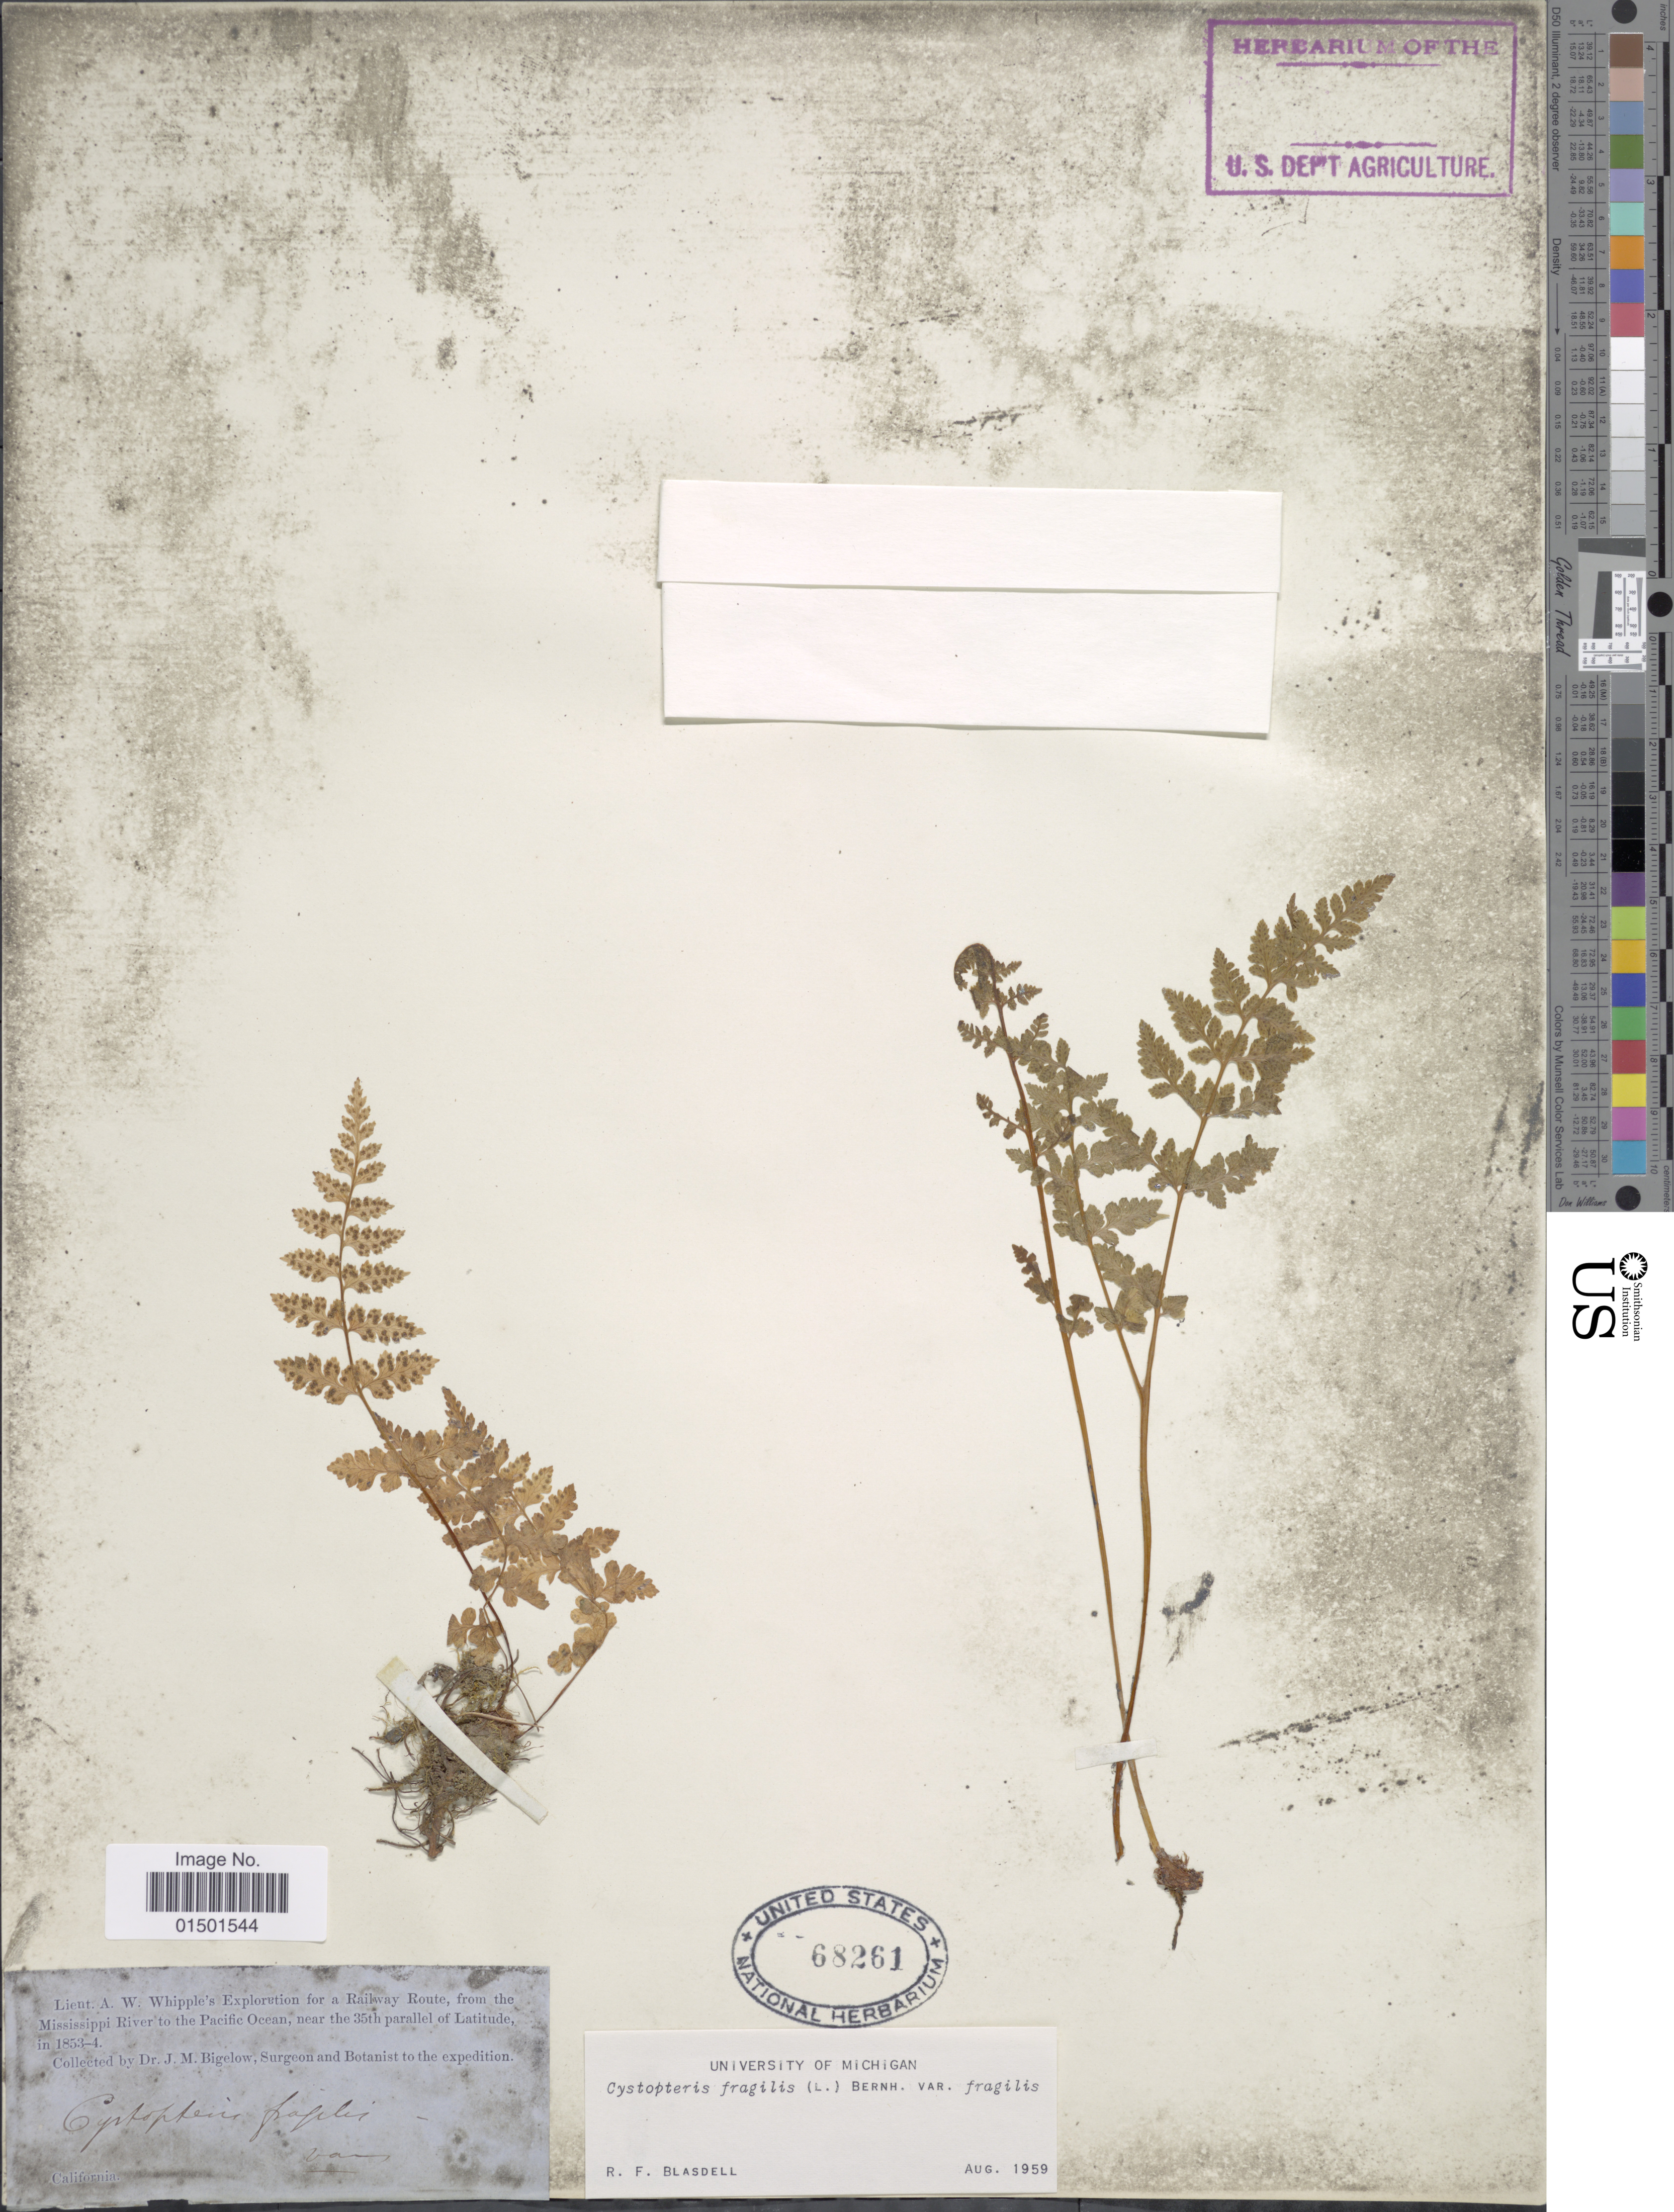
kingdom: Plantae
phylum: Tracheophyta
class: Polypodiopsida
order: Polypodiales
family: Cystopteridaceae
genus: Cystopteris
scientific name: Cystopteris fragilis var. fragilis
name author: (L.) Bernh.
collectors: J. M. Bigelow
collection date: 1853/1854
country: United States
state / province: California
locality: Railway Route, from the Mississippi River to the Pacific Ocean, near the 35th parallel of Latitude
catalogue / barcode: US 68261